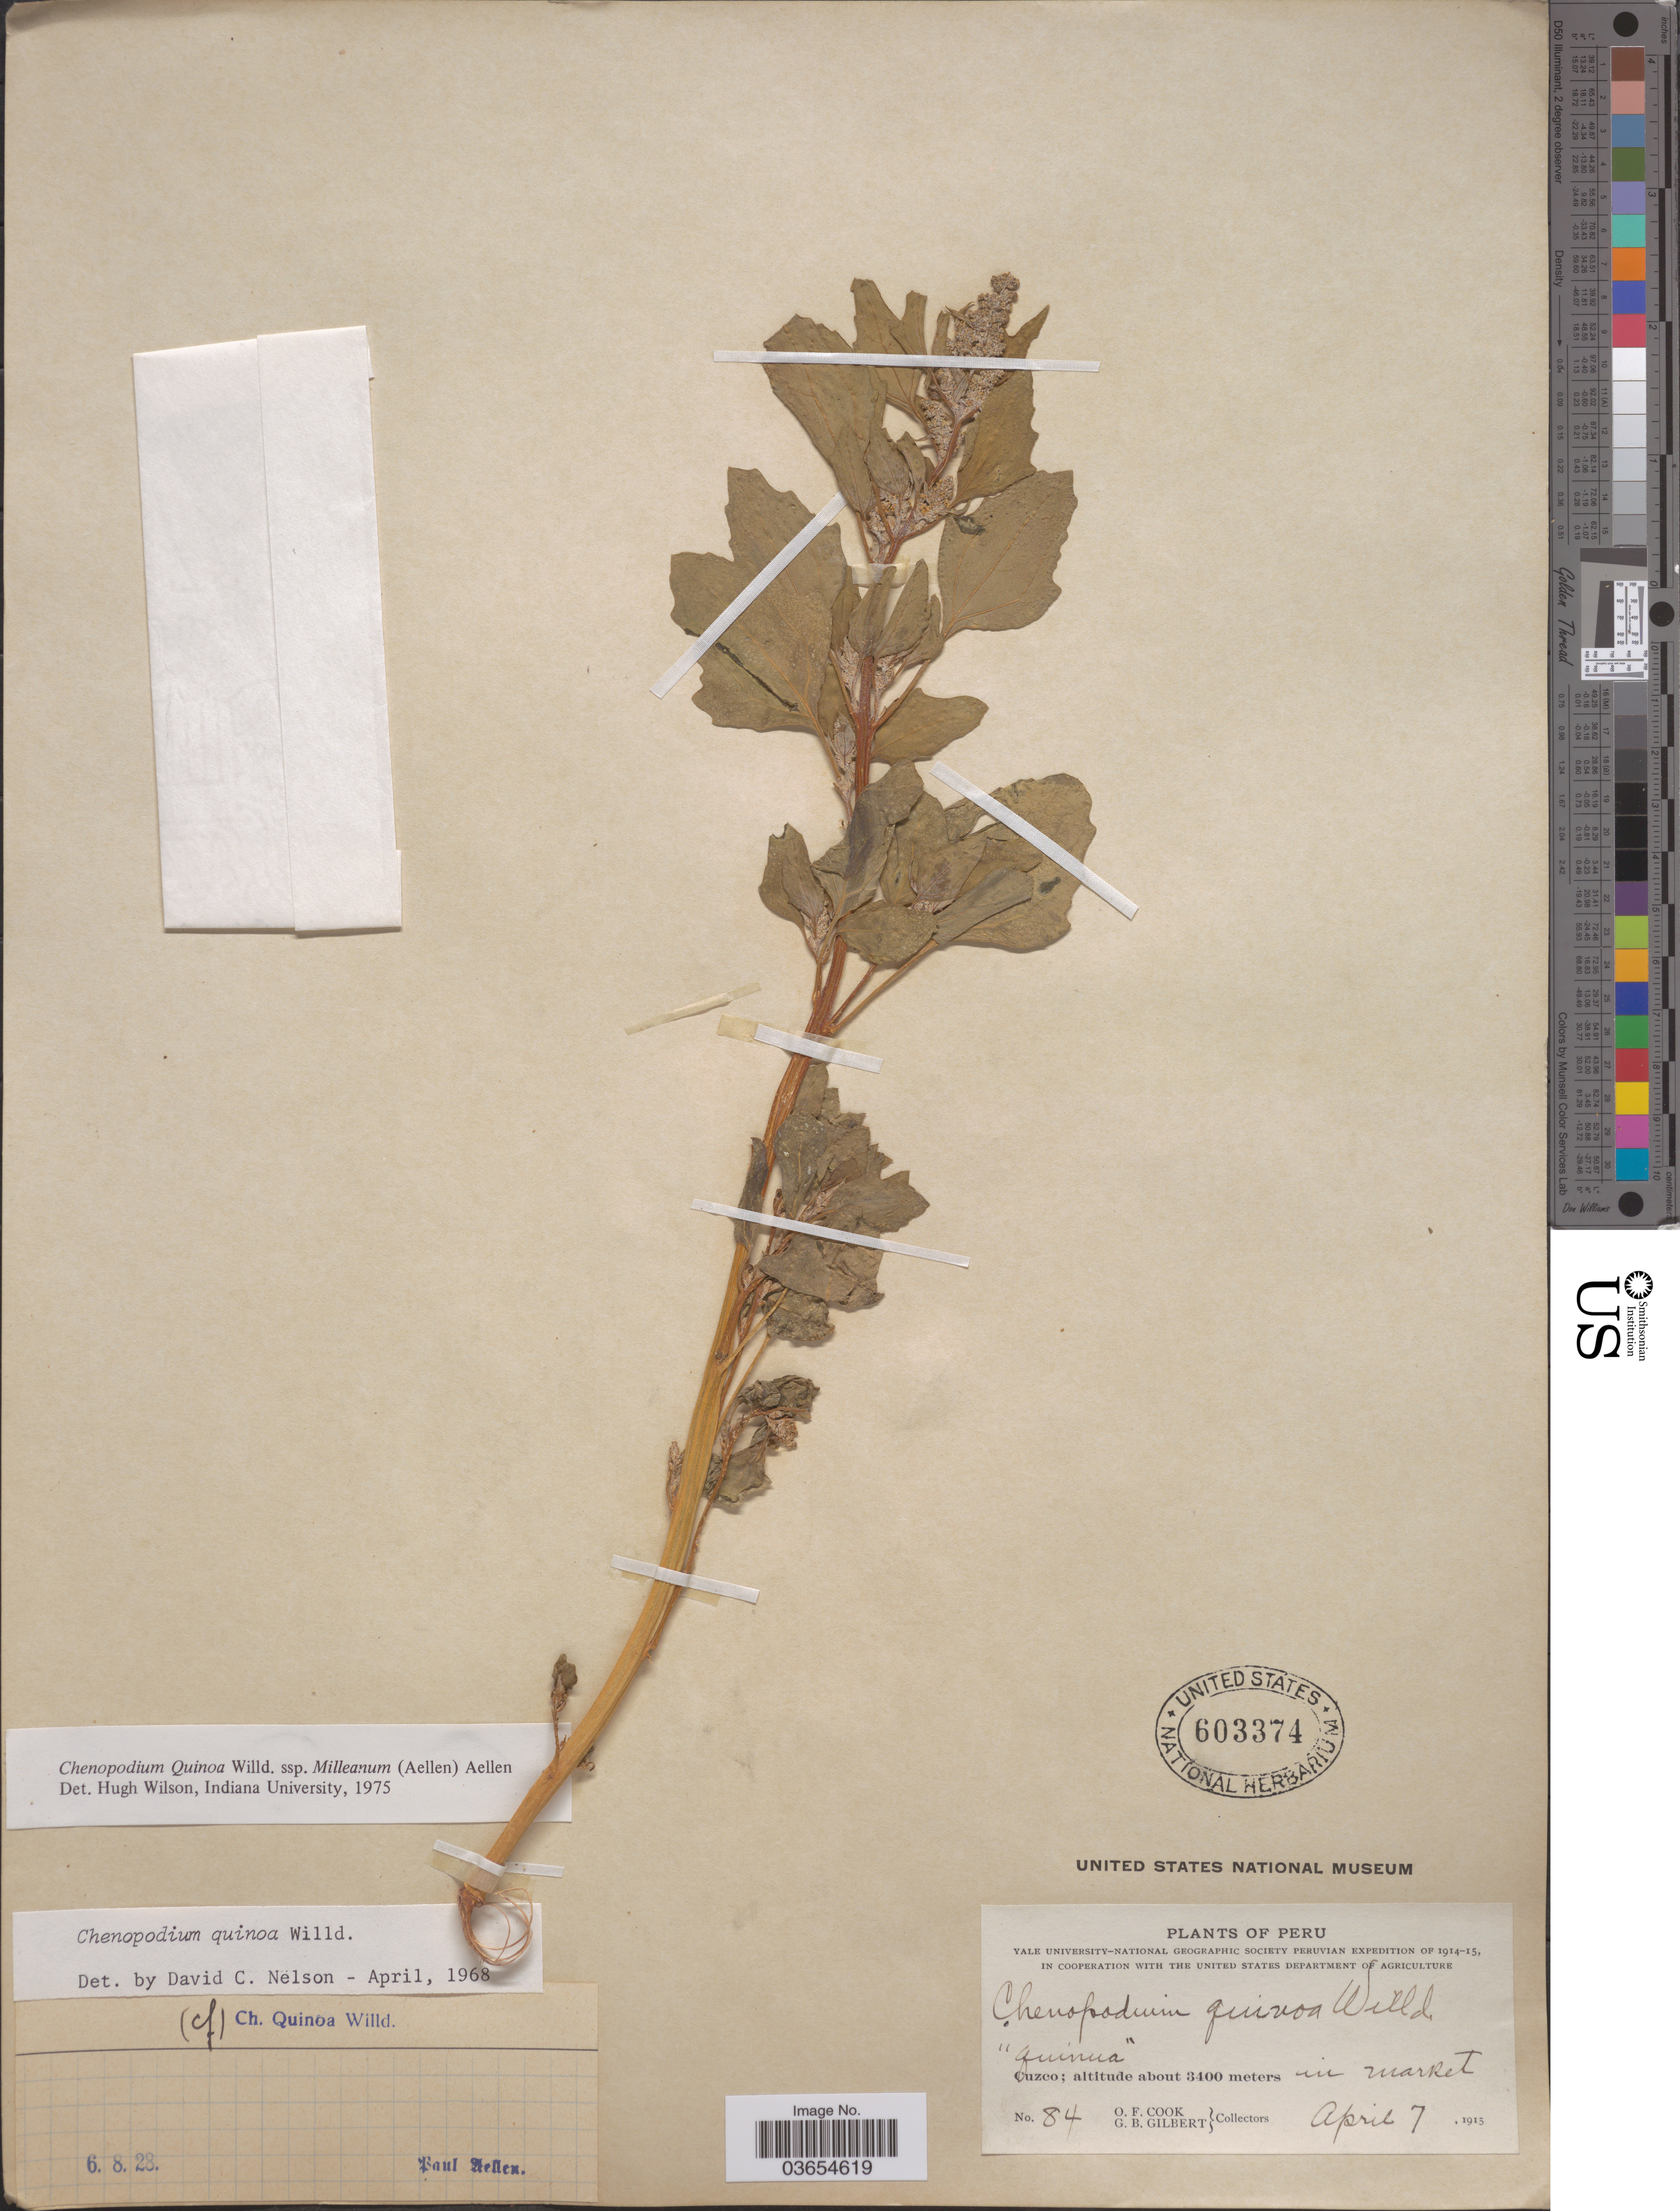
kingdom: Plantae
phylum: Tracheophyta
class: Magnoliopsida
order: Caryophyllales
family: Amaranthaceae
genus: Chenopodium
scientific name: Chenopodium quinoa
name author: Willd.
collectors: O. F. Cook & G. B. Gilbert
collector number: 84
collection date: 1915-04-07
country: Peru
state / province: Cusco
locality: Cuzco.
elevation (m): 3400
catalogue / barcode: US 603374